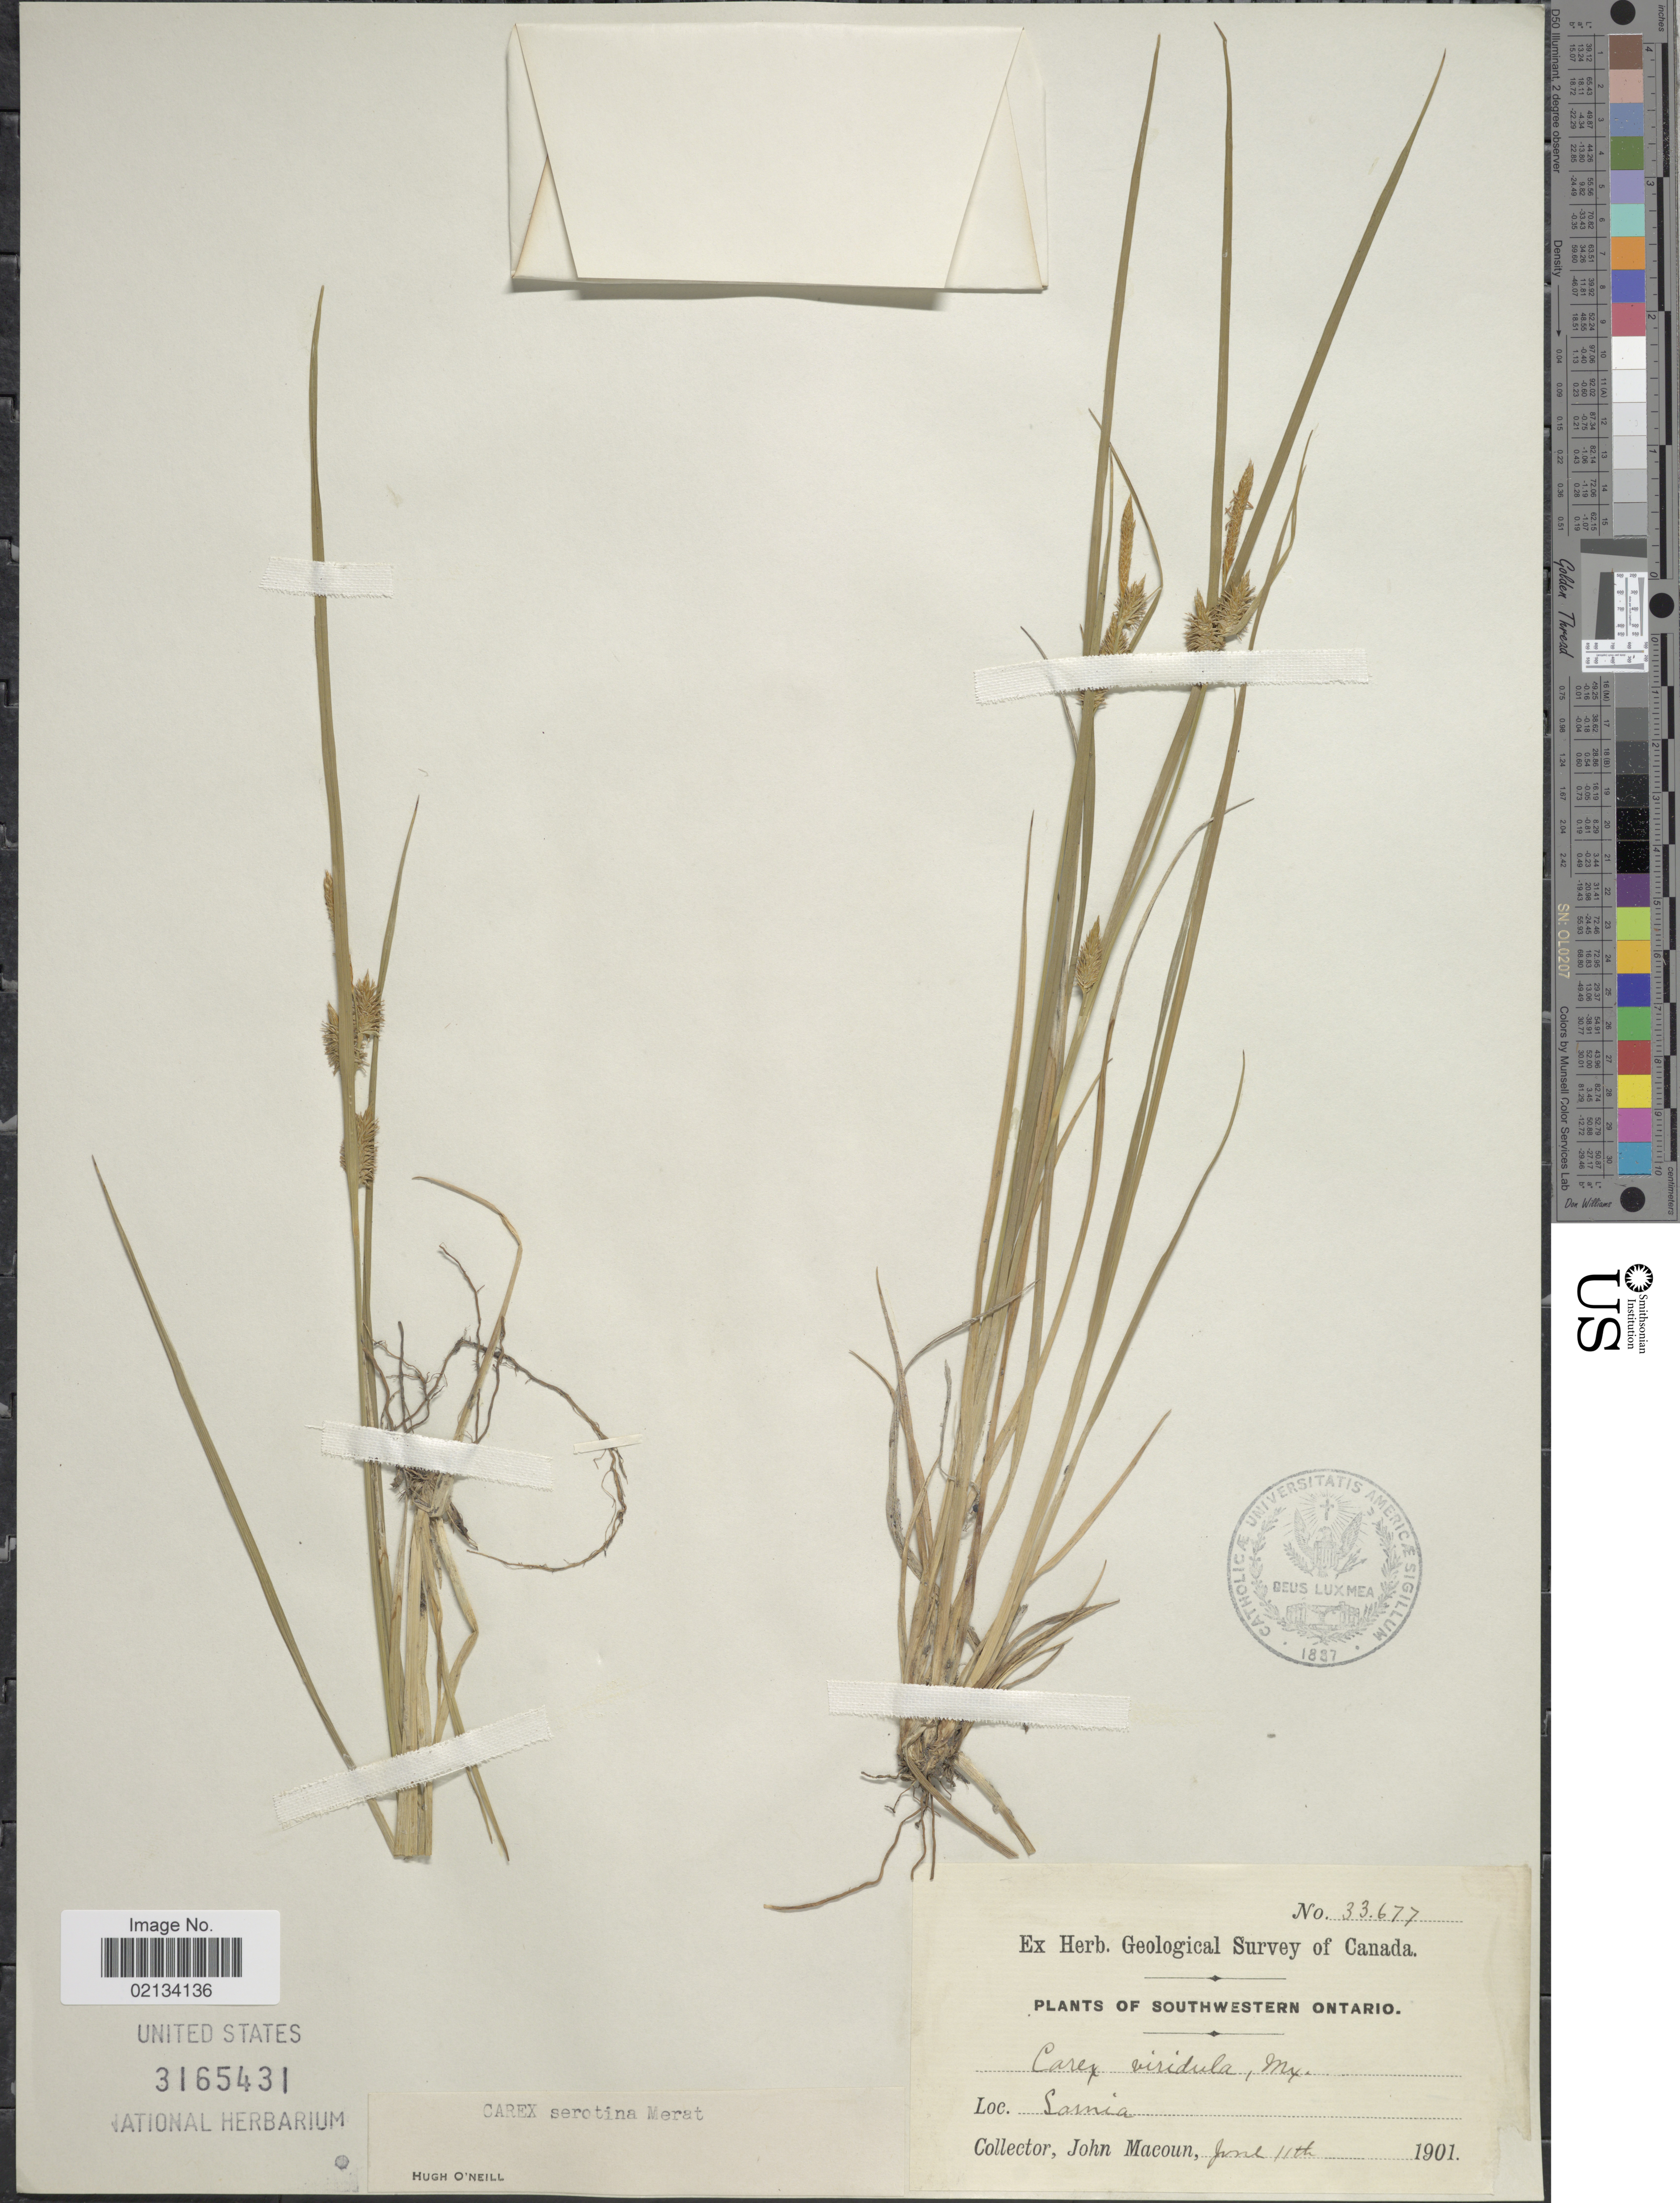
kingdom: Plantae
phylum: Tracheophyta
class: Liliopsida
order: Poales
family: Cyperaceae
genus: Carex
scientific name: Carex oederi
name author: Retz.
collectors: J. Macoun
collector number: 33677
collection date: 1901-06-11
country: Canada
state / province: Ontario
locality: Southwestern Ontario, Sarnia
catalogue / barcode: US 3165431